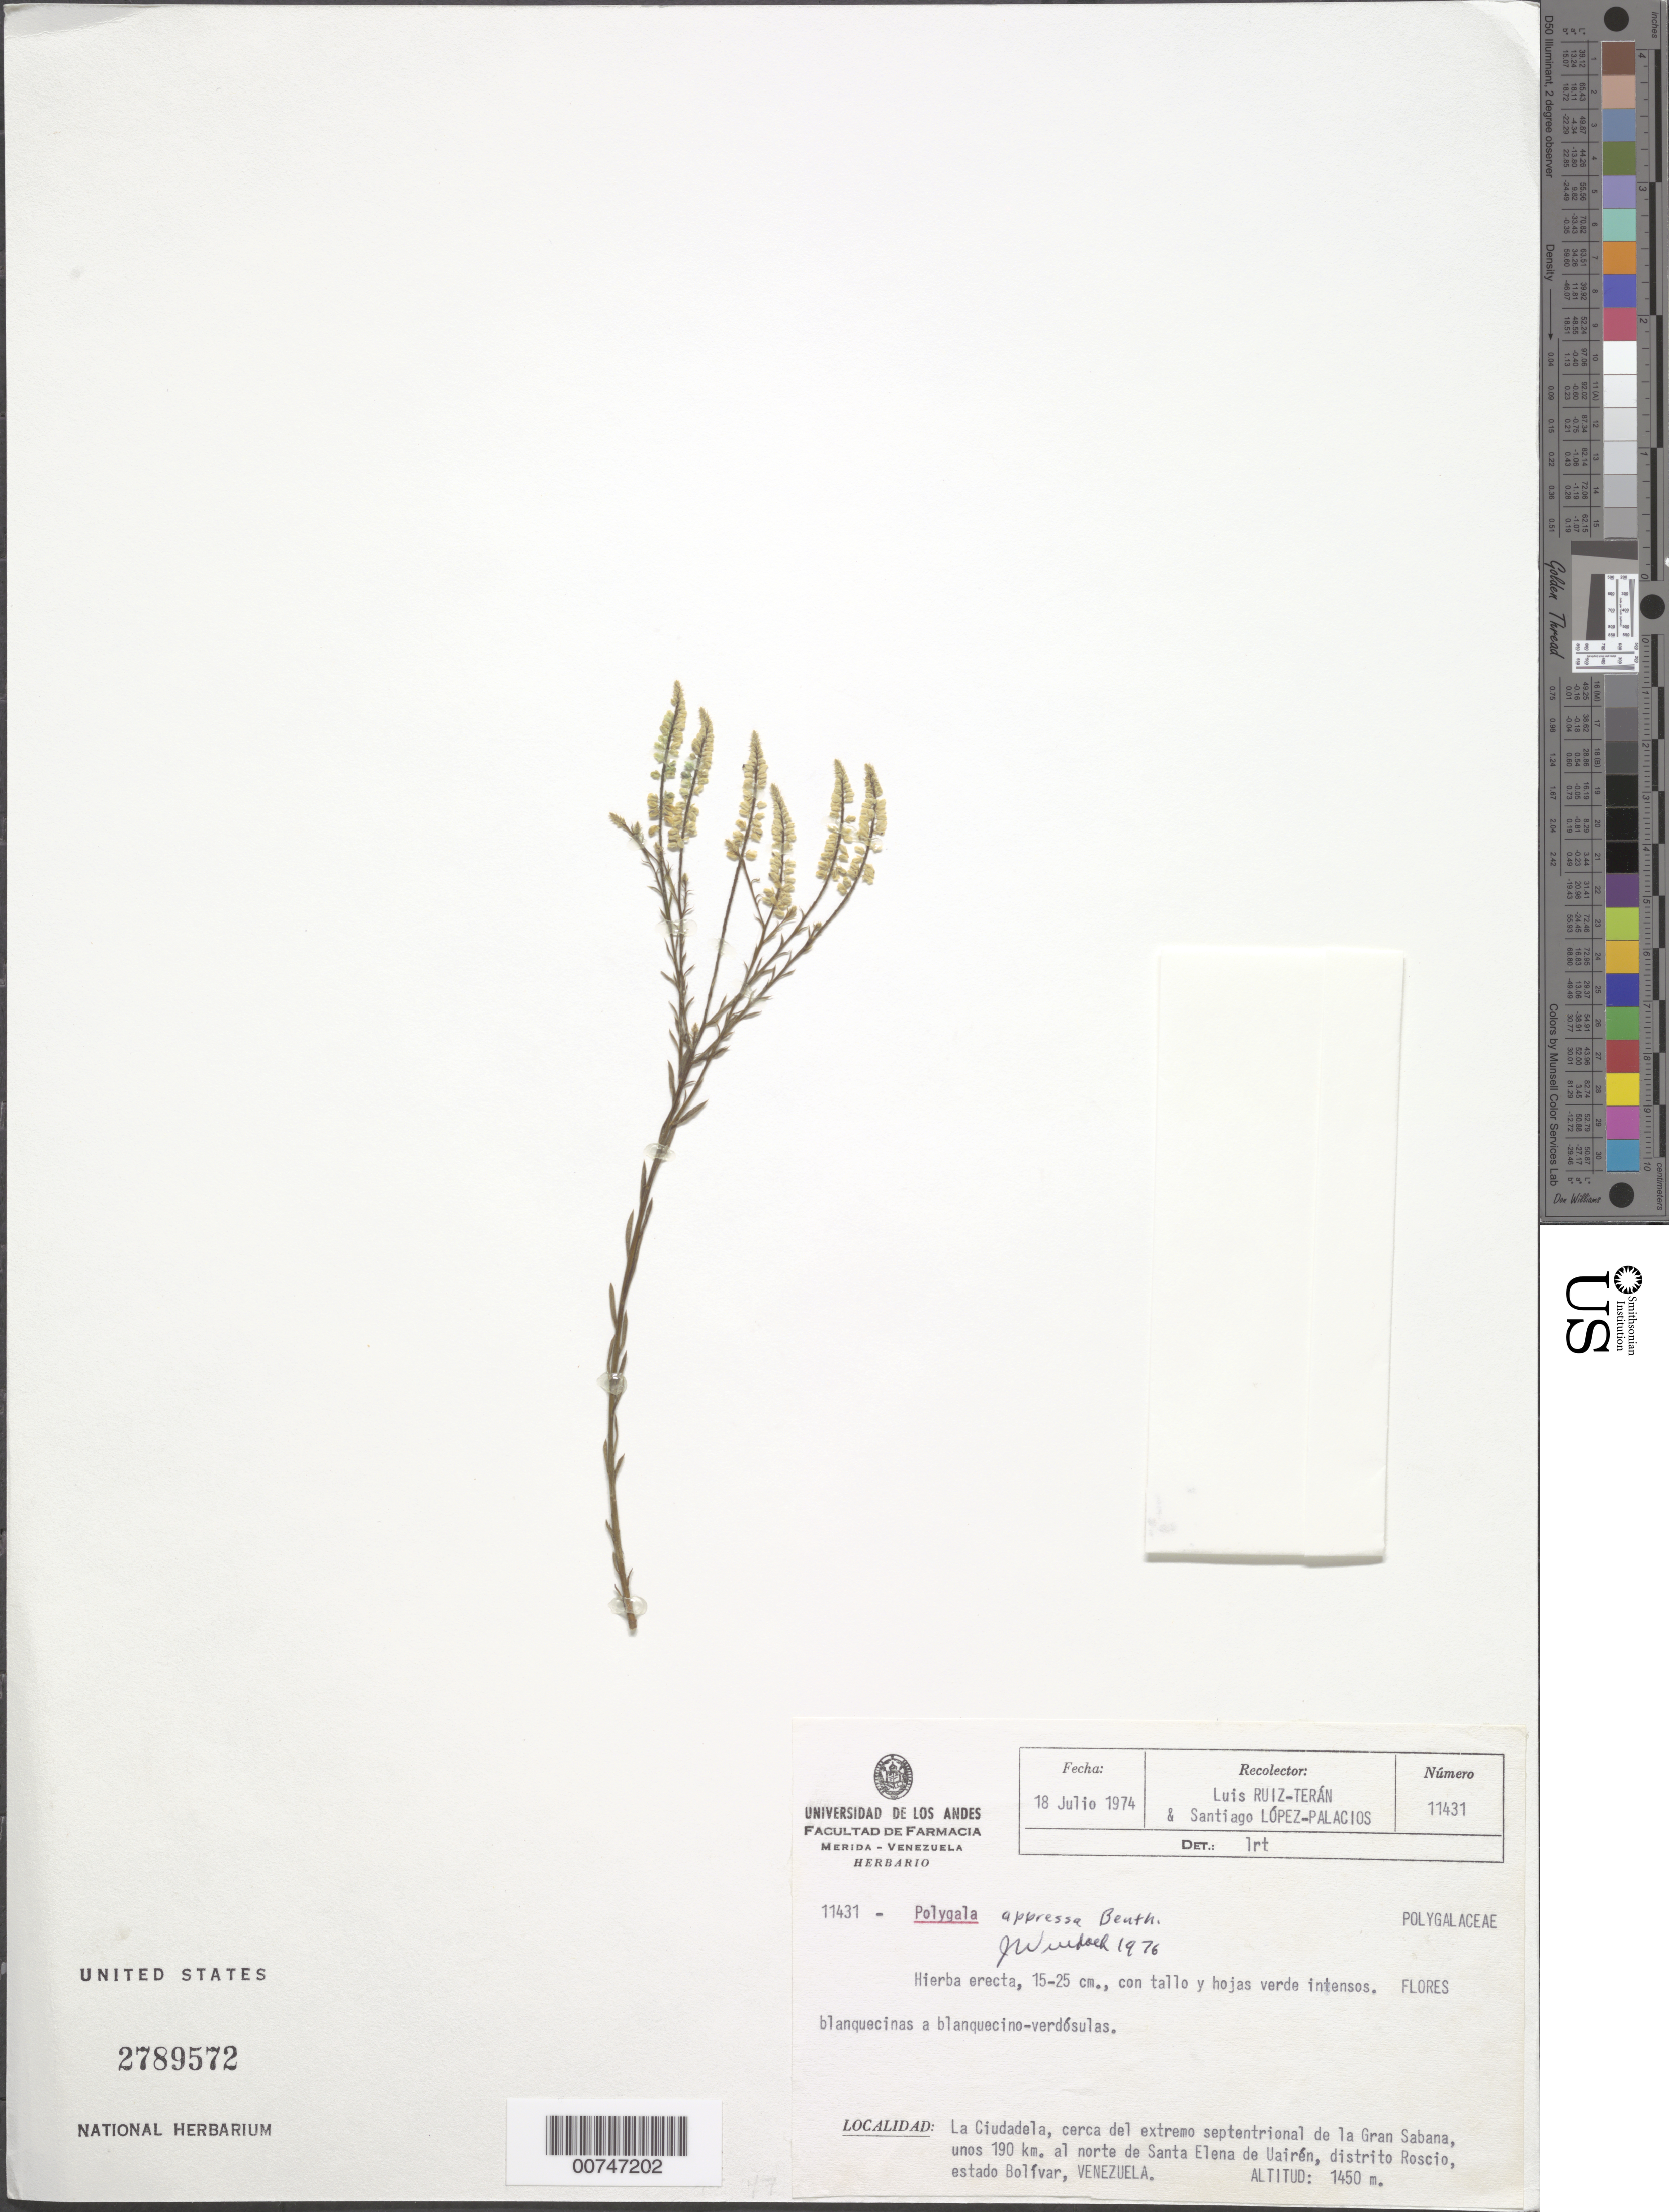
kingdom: Plantae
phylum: Tracheophyta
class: Magnoliopsida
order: Fabales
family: Polygalaceae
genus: Polygala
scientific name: Polygala appressa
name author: Benth.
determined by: Wurdack, John J., (US), US (UNITED STATES)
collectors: L. E. Ruíz-Terán & S. López-Palacios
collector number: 11431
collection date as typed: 18-Jul-74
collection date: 1974-07-18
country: Venezuela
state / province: Bolívar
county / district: Roscio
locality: La Ciudadela, Gran Sabana, 90 km N de Santa Elena de Uairen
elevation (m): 1450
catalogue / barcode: US 2789572